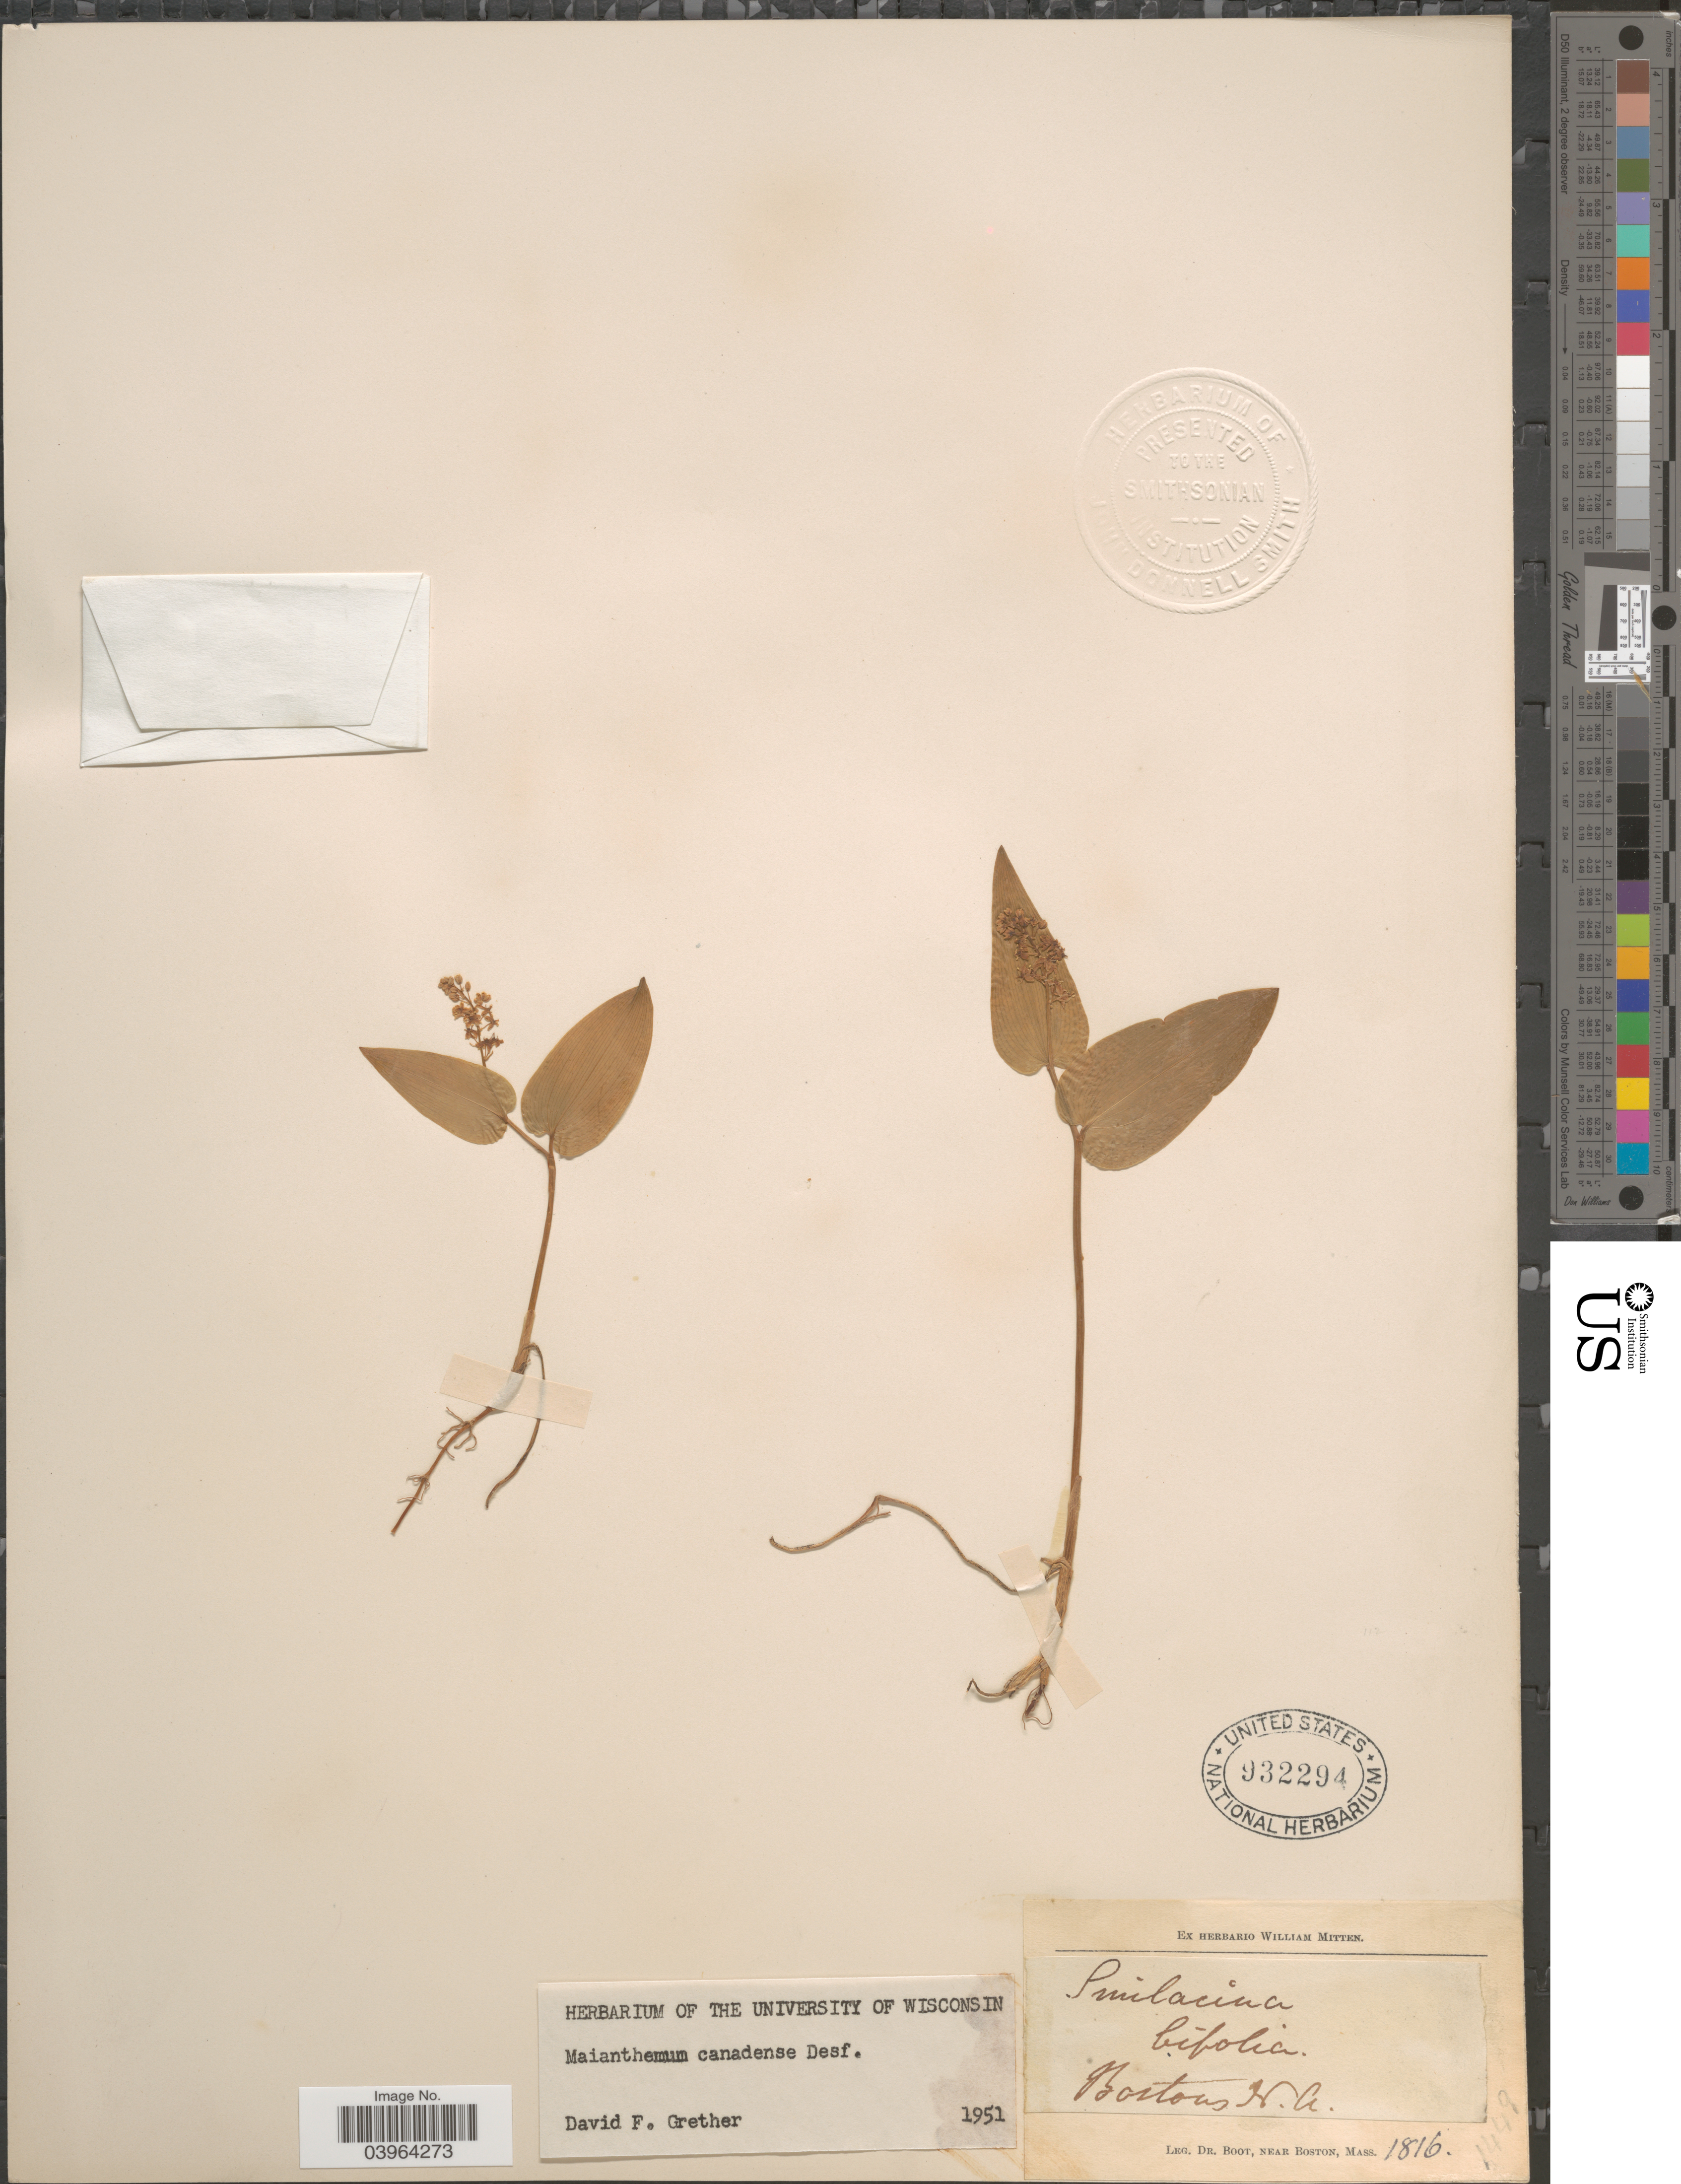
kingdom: Plantae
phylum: Tracheophyta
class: Liliopsida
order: Asparagales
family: Asparagaceae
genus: Maianthemum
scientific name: Maianthemum canadense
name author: Desf.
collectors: Boot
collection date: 1816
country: United States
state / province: Massachusetts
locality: Near Boston.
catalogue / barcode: US 932294